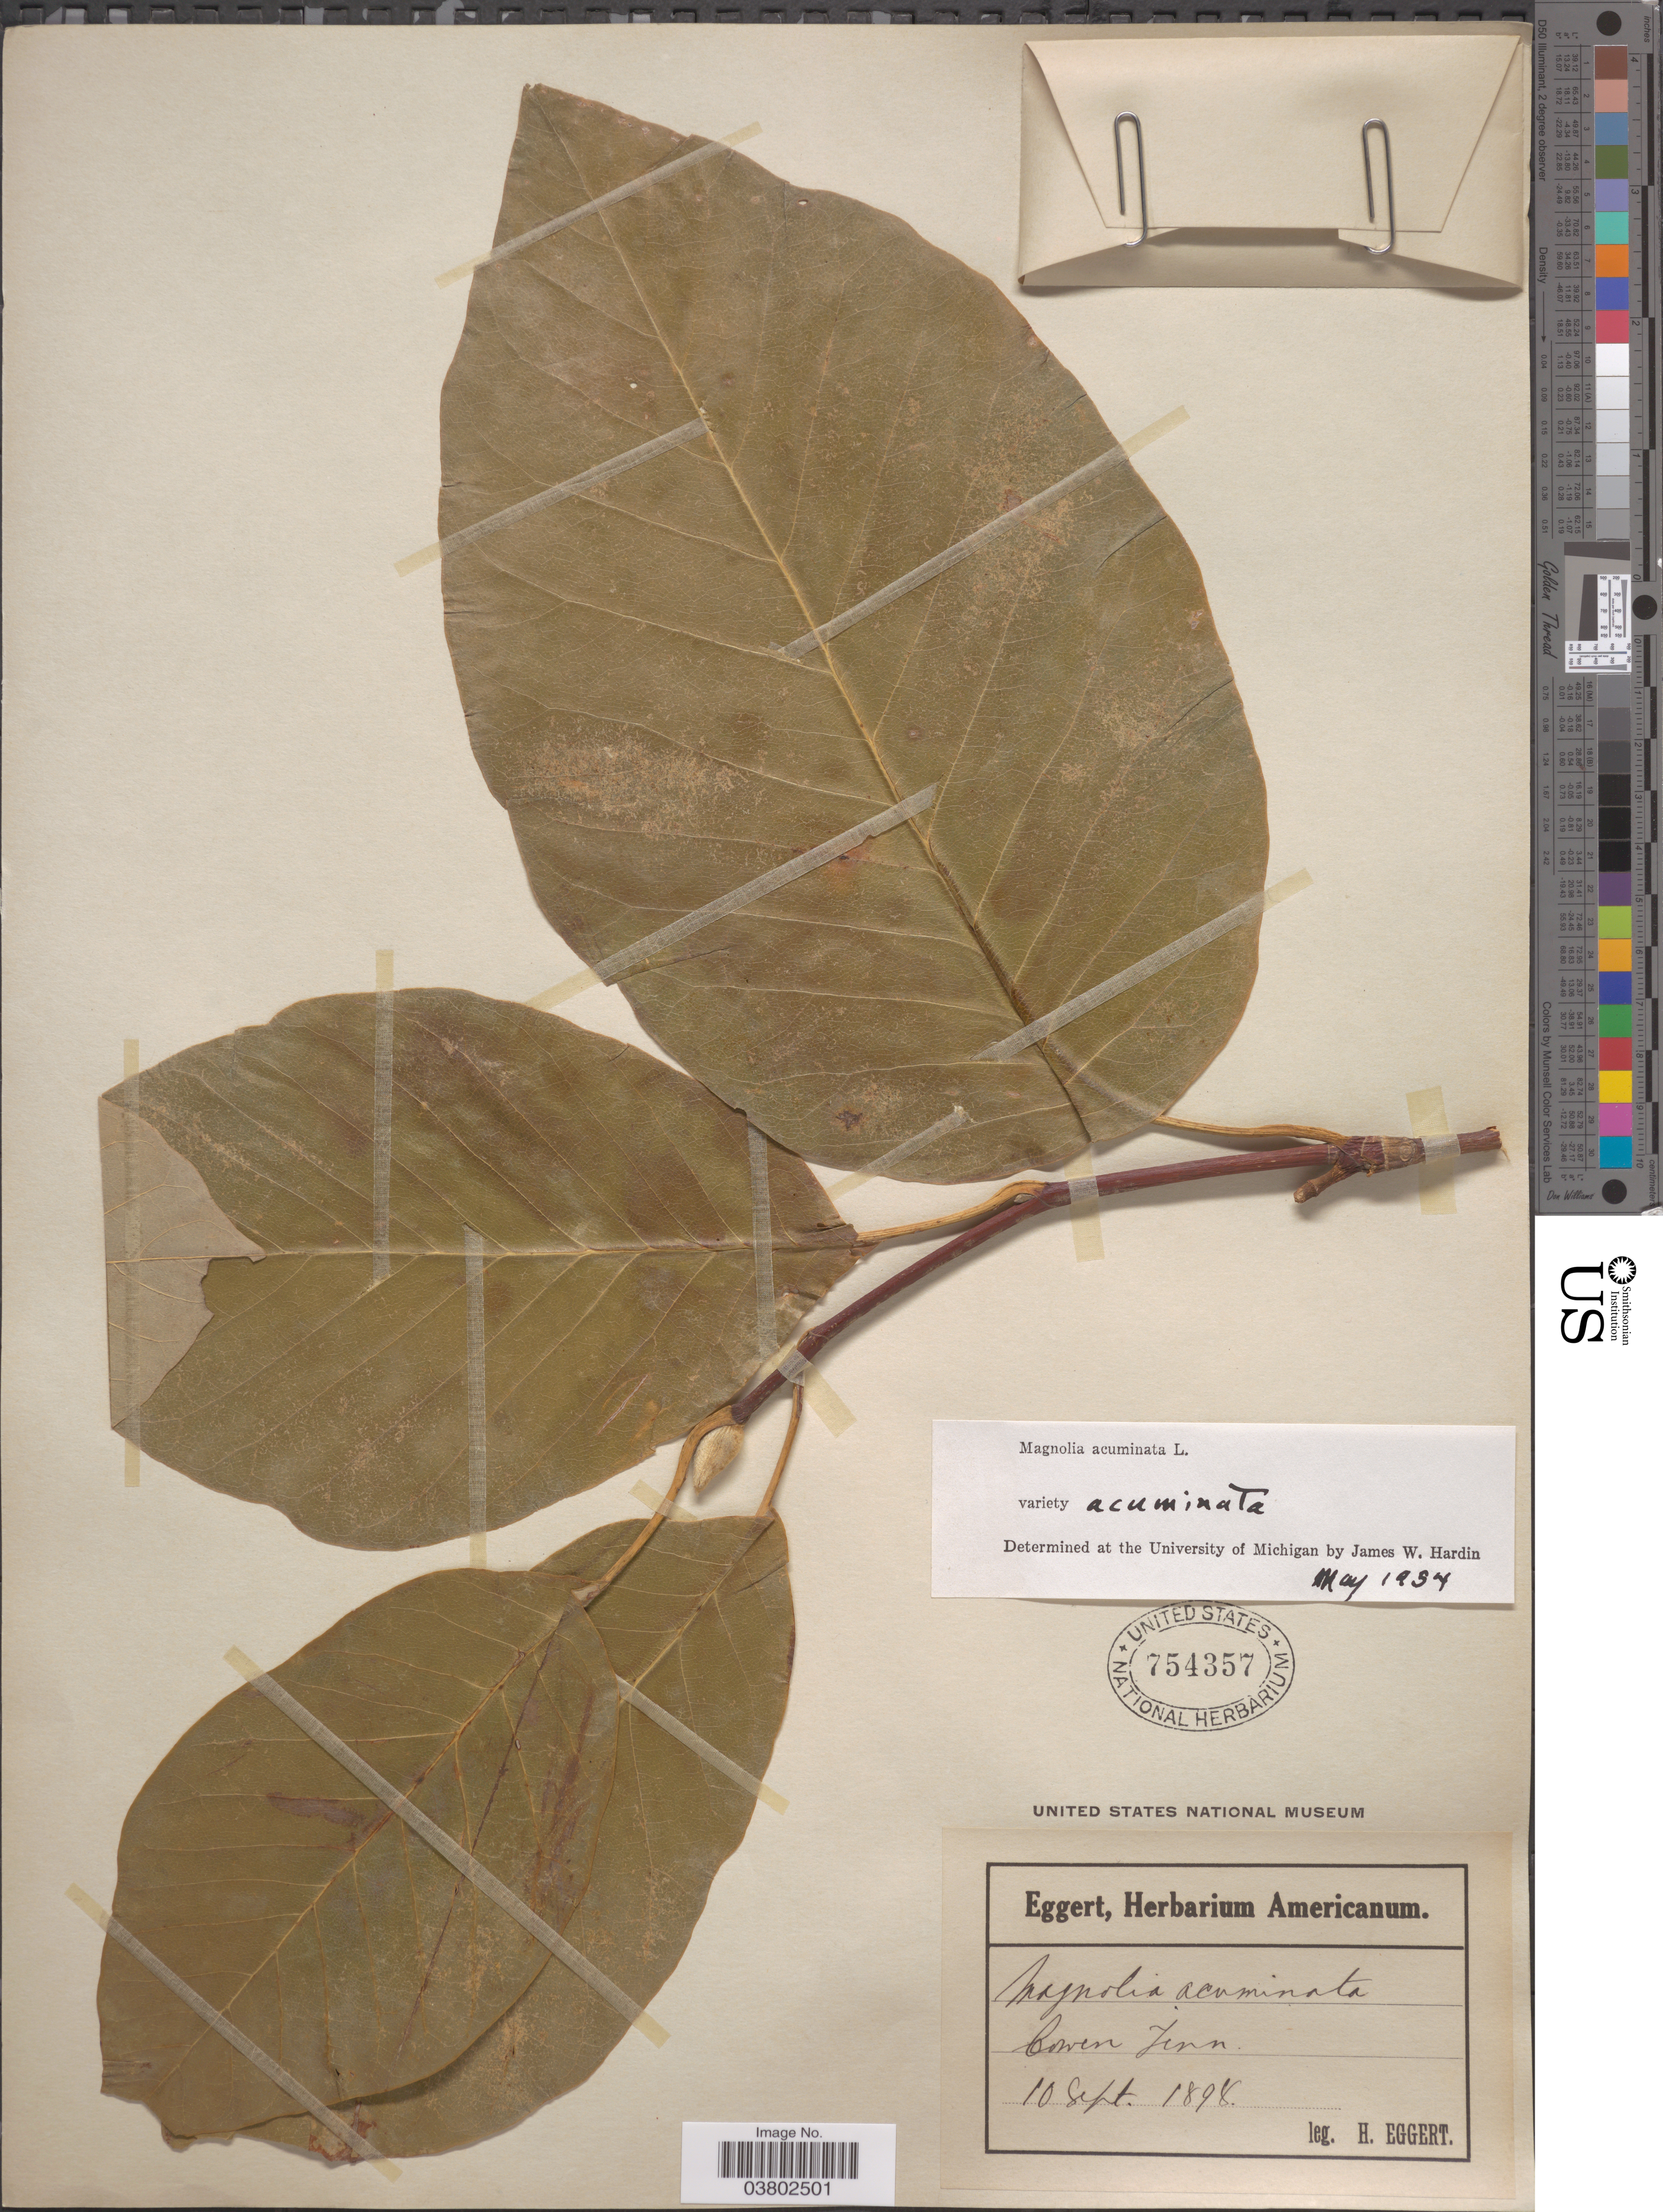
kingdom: Plantae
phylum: Tracheophyta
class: Magnoliopsida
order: Magnoliales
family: Magnoliaceae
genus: Magnolia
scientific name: Magnolia acuminata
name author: (L.) L.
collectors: H. Eggert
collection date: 1898-09-10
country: United States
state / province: Tennessee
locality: Cowen.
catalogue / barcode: US 754357